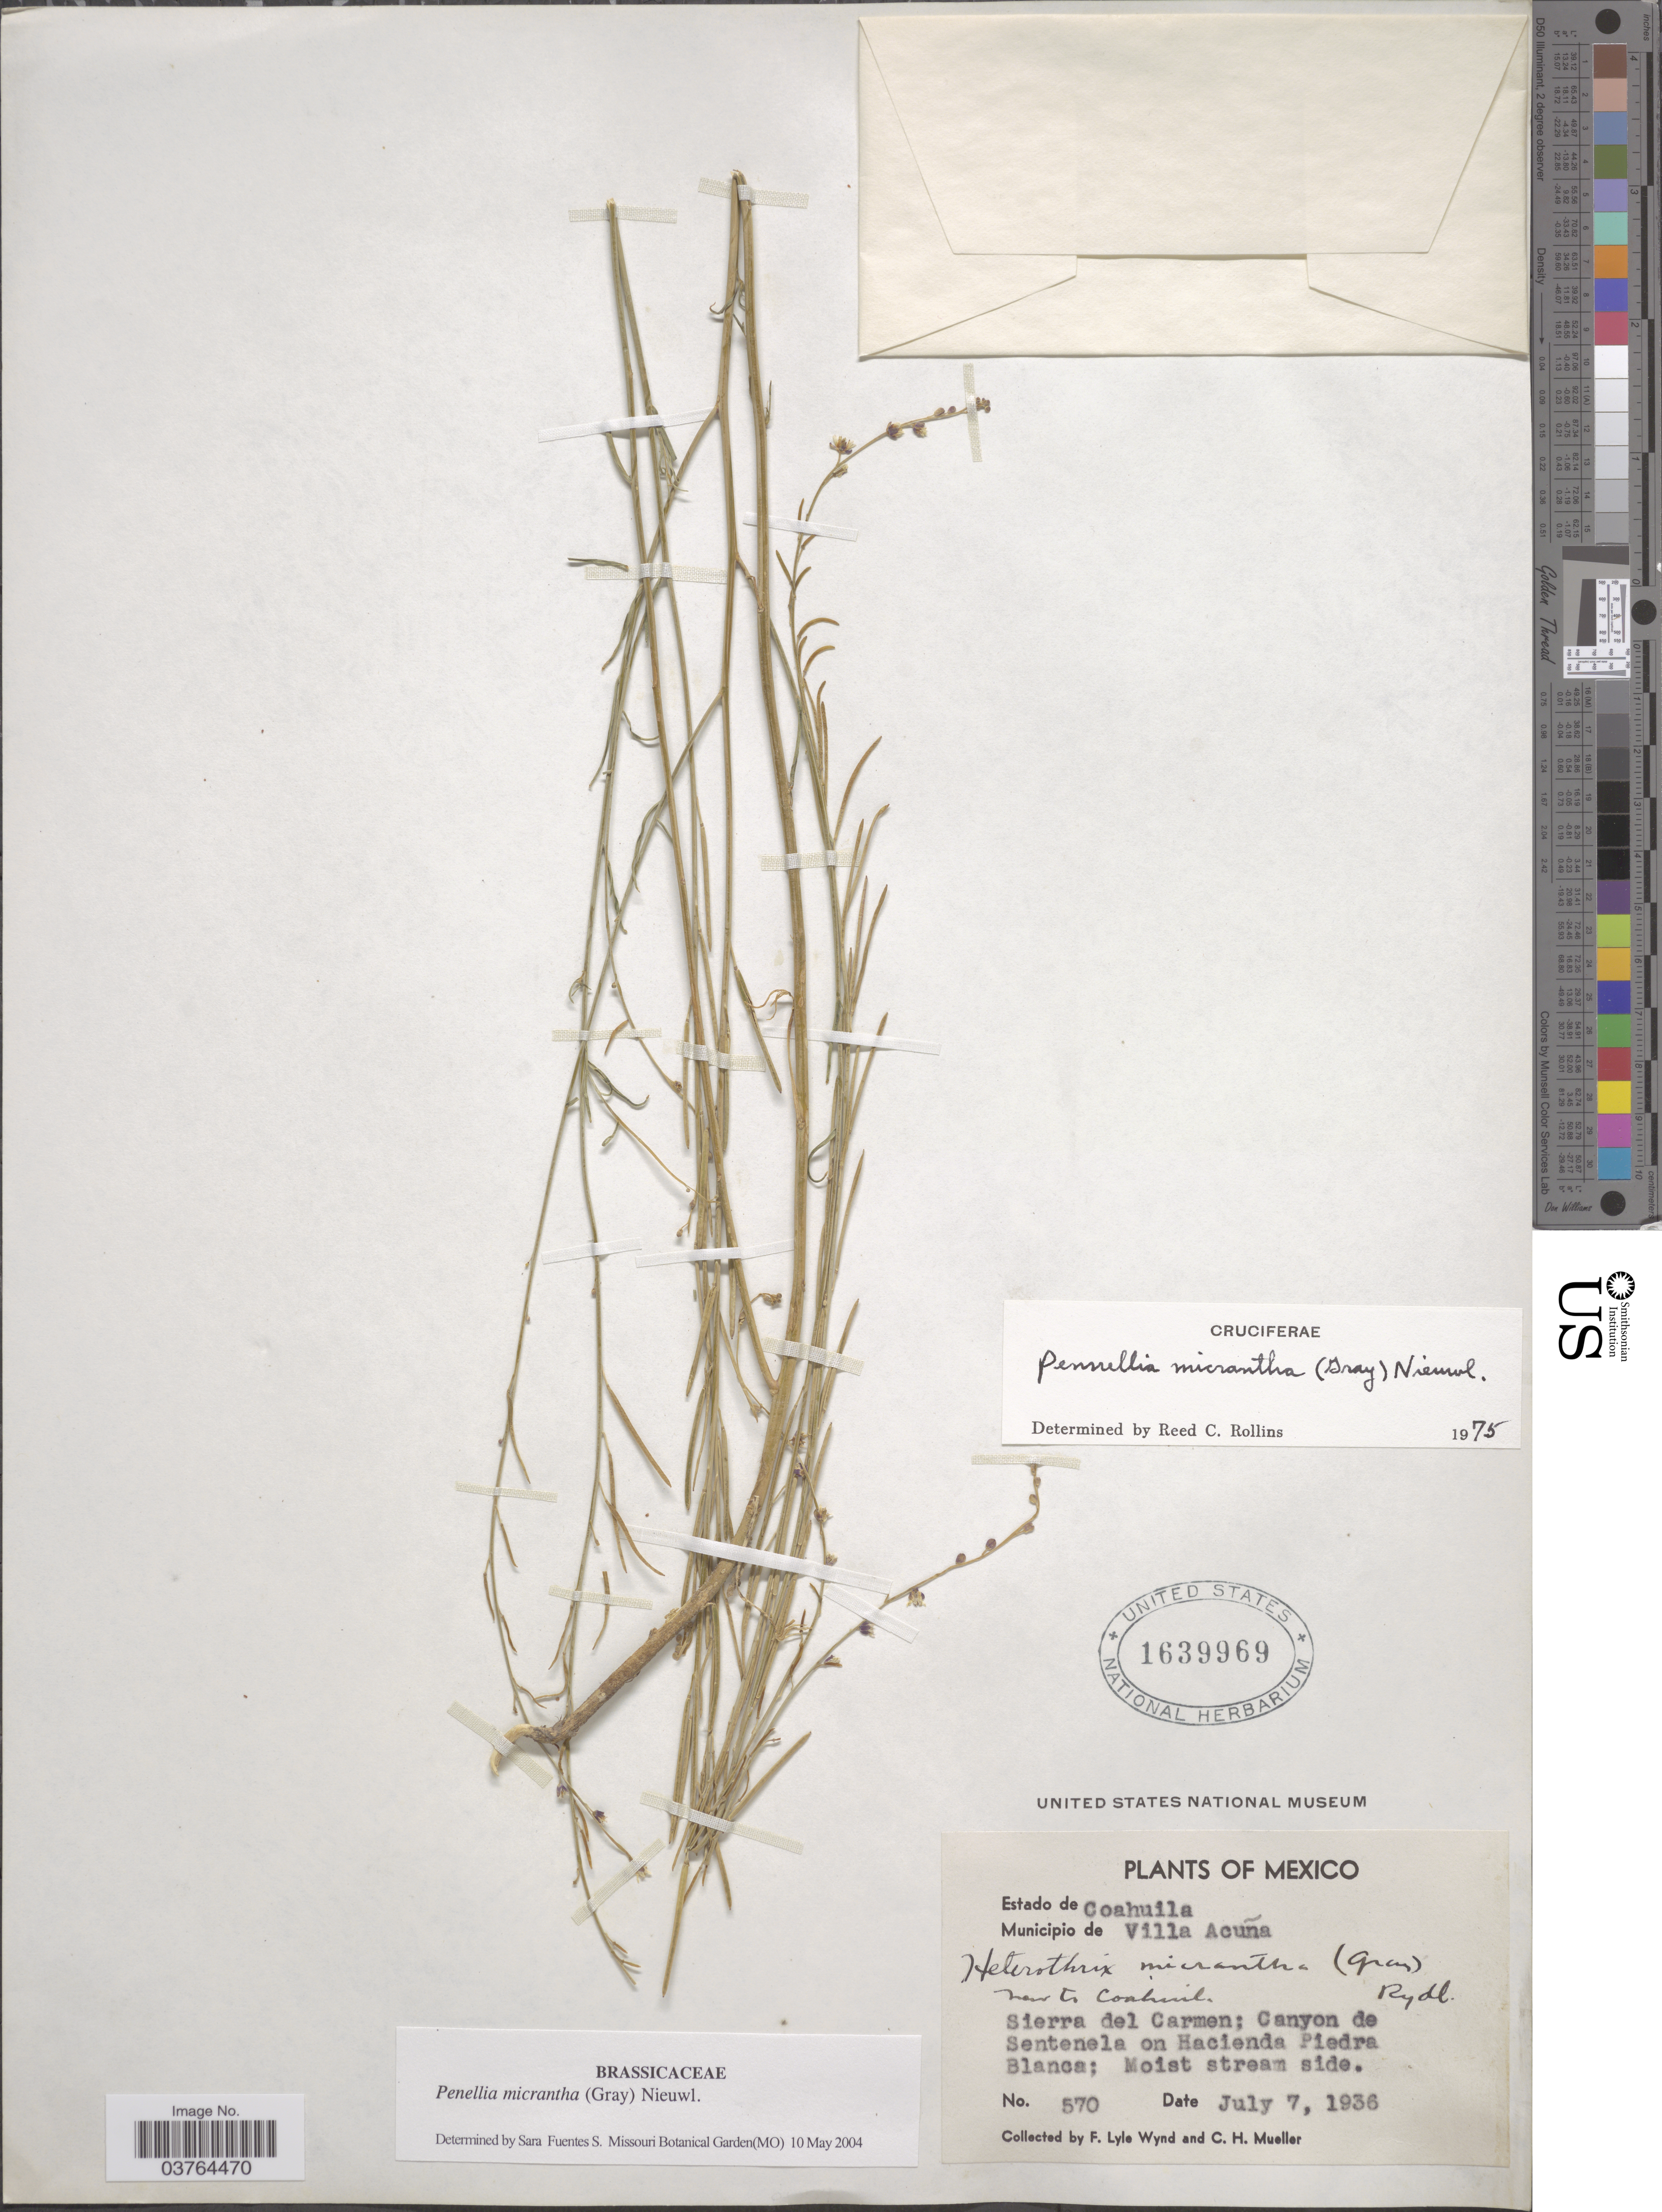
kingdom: Plantae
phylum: Tracheophyta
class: Magnoliopsida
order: Brassicales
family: Brassicaceae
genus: Pennellia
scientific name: Pennellia micrantha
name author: (A. Gray) Nieuwl.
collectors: F. L. Wynd & C. H. Mueller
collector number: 570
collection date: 1936-07-07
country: Mexico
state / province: Coahuila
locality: Municipio de Villa Acuña. Sierra del Carmen; Canyon de Sentenela on Hacienda Piedra Blanca.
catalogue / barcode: US 1639969